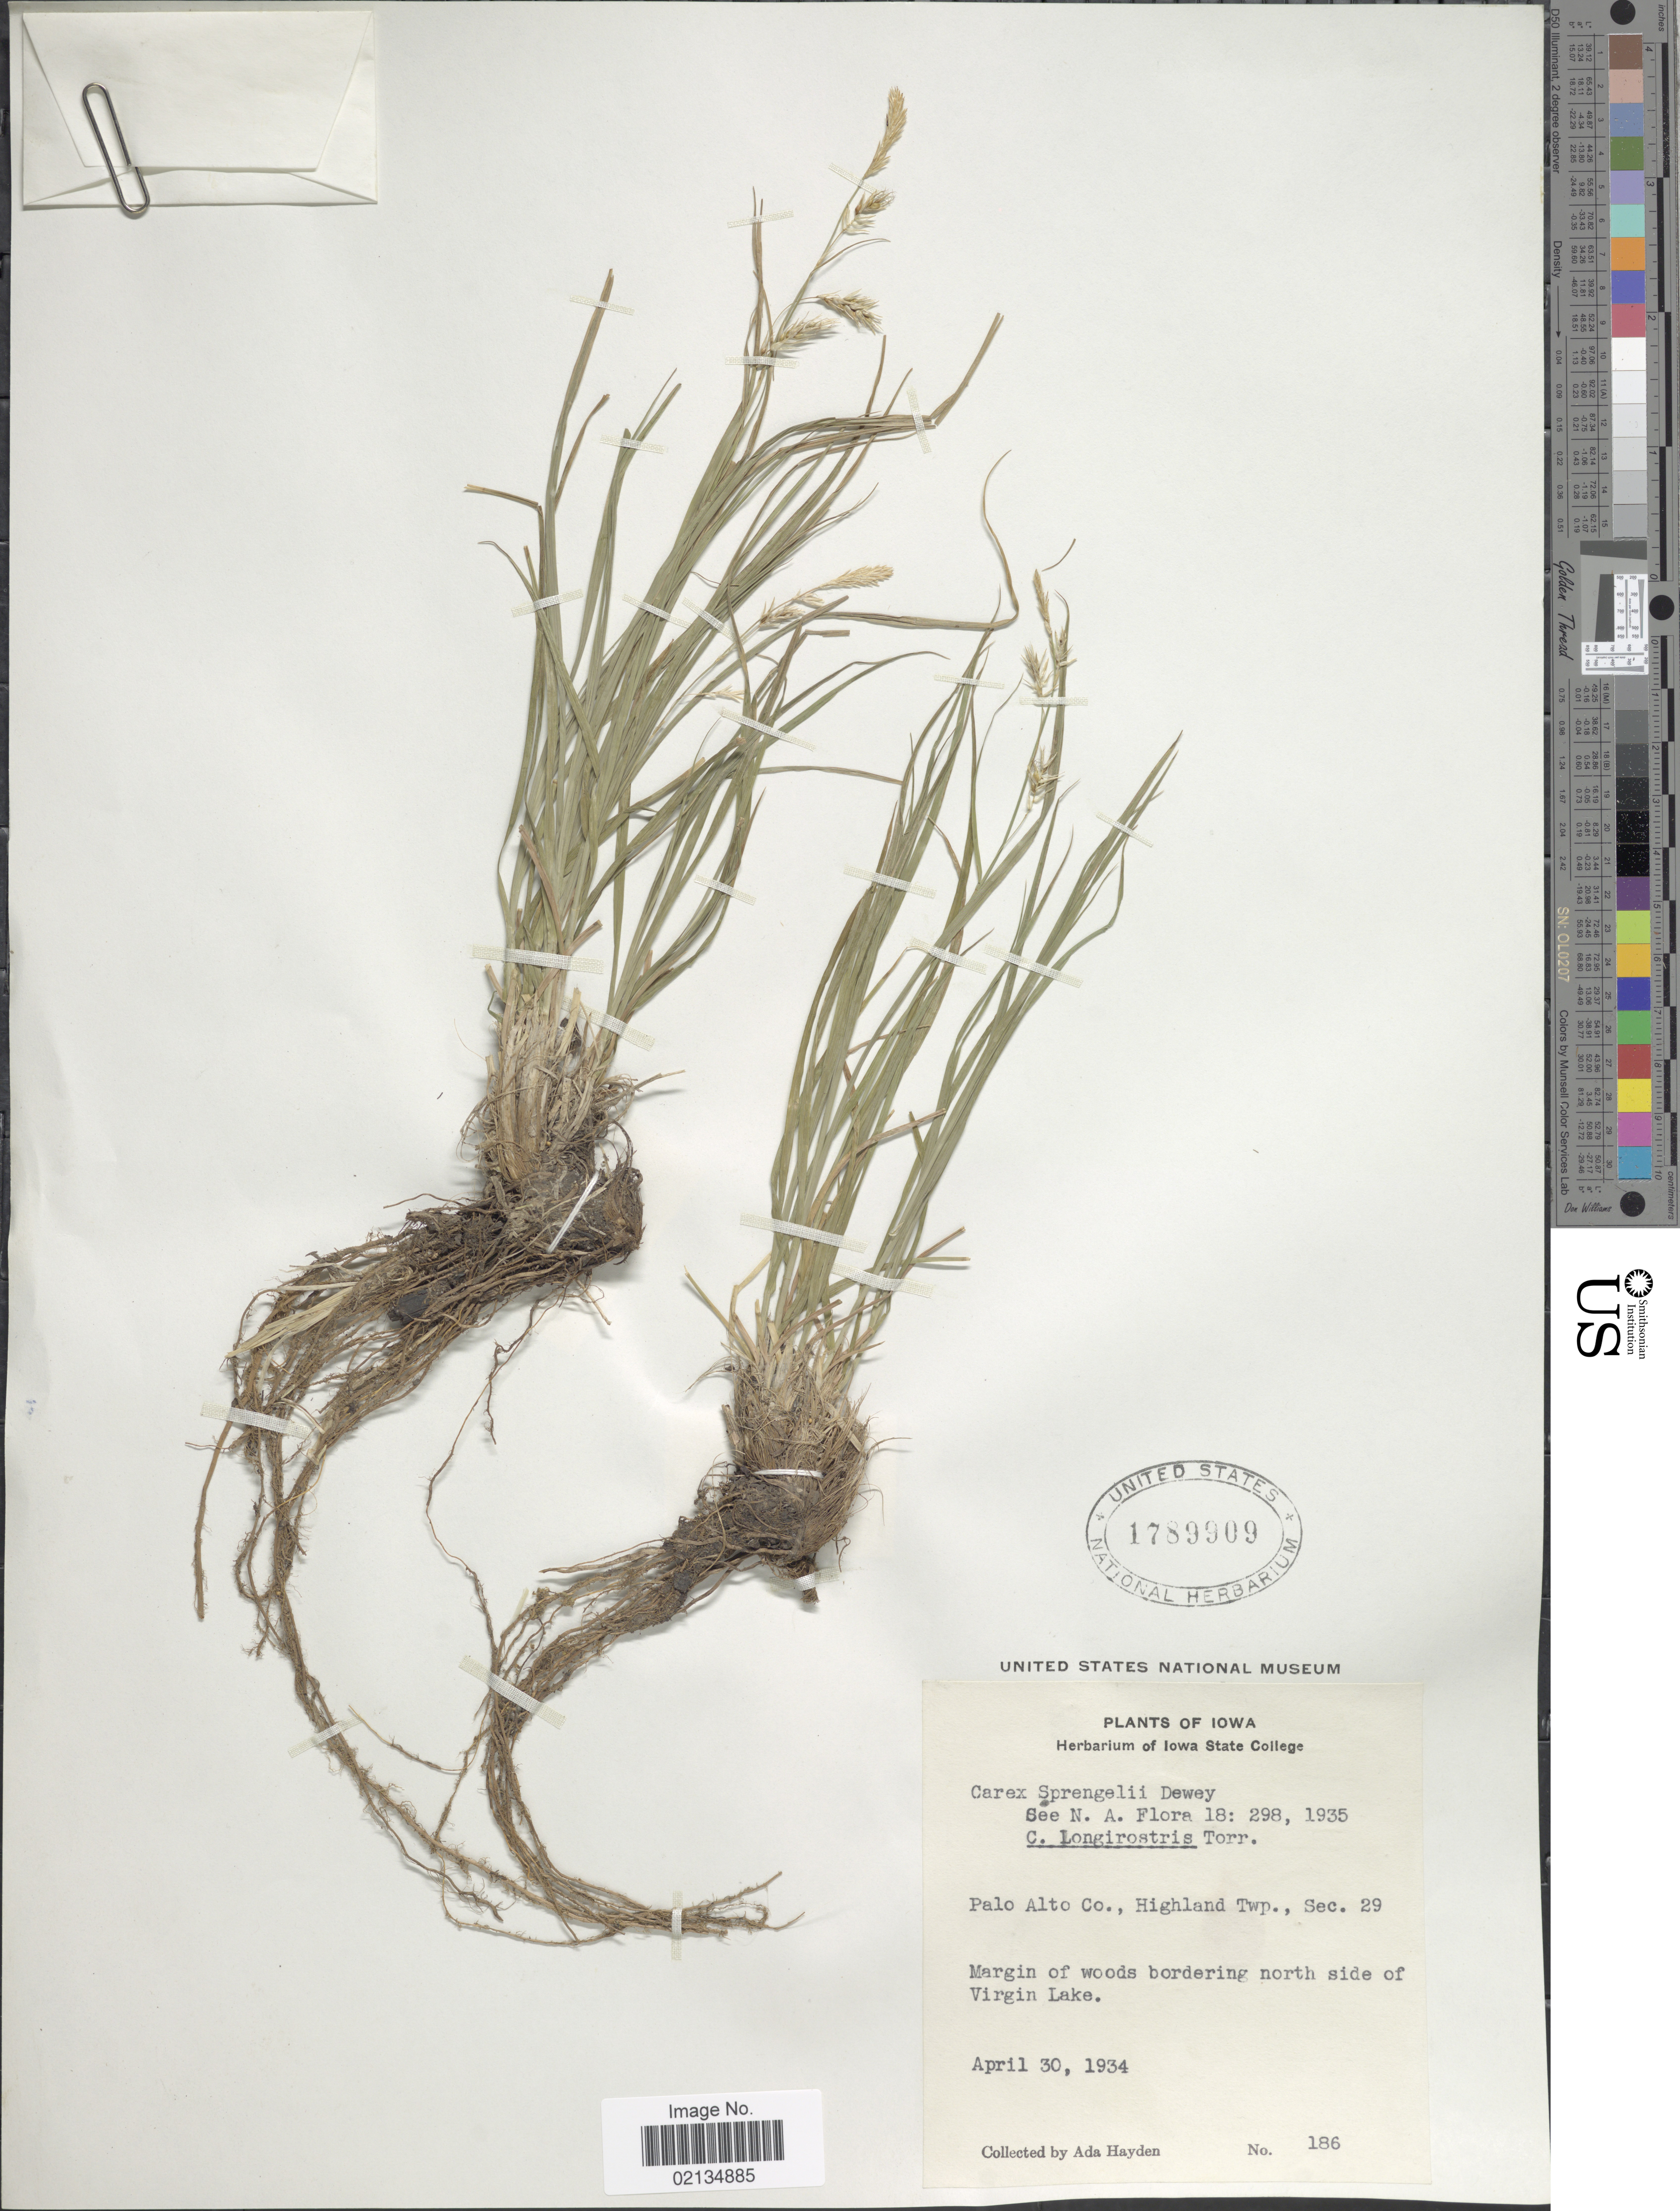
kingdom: Plantae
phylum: Tracheophyta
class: Liliopsida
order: Poales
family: Cyperaceae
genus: Carex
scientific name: Carex sprengelii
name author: Dewey ex Spreng.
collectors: Ada Hayden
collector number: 186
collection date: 1934-07-30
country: United States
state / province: Iowa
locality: Iowa, Palo Alto Co., Highland Twp., Sec. 29. Margin of woods bordering north side of Virgin Lake.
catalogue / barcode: US 1789909